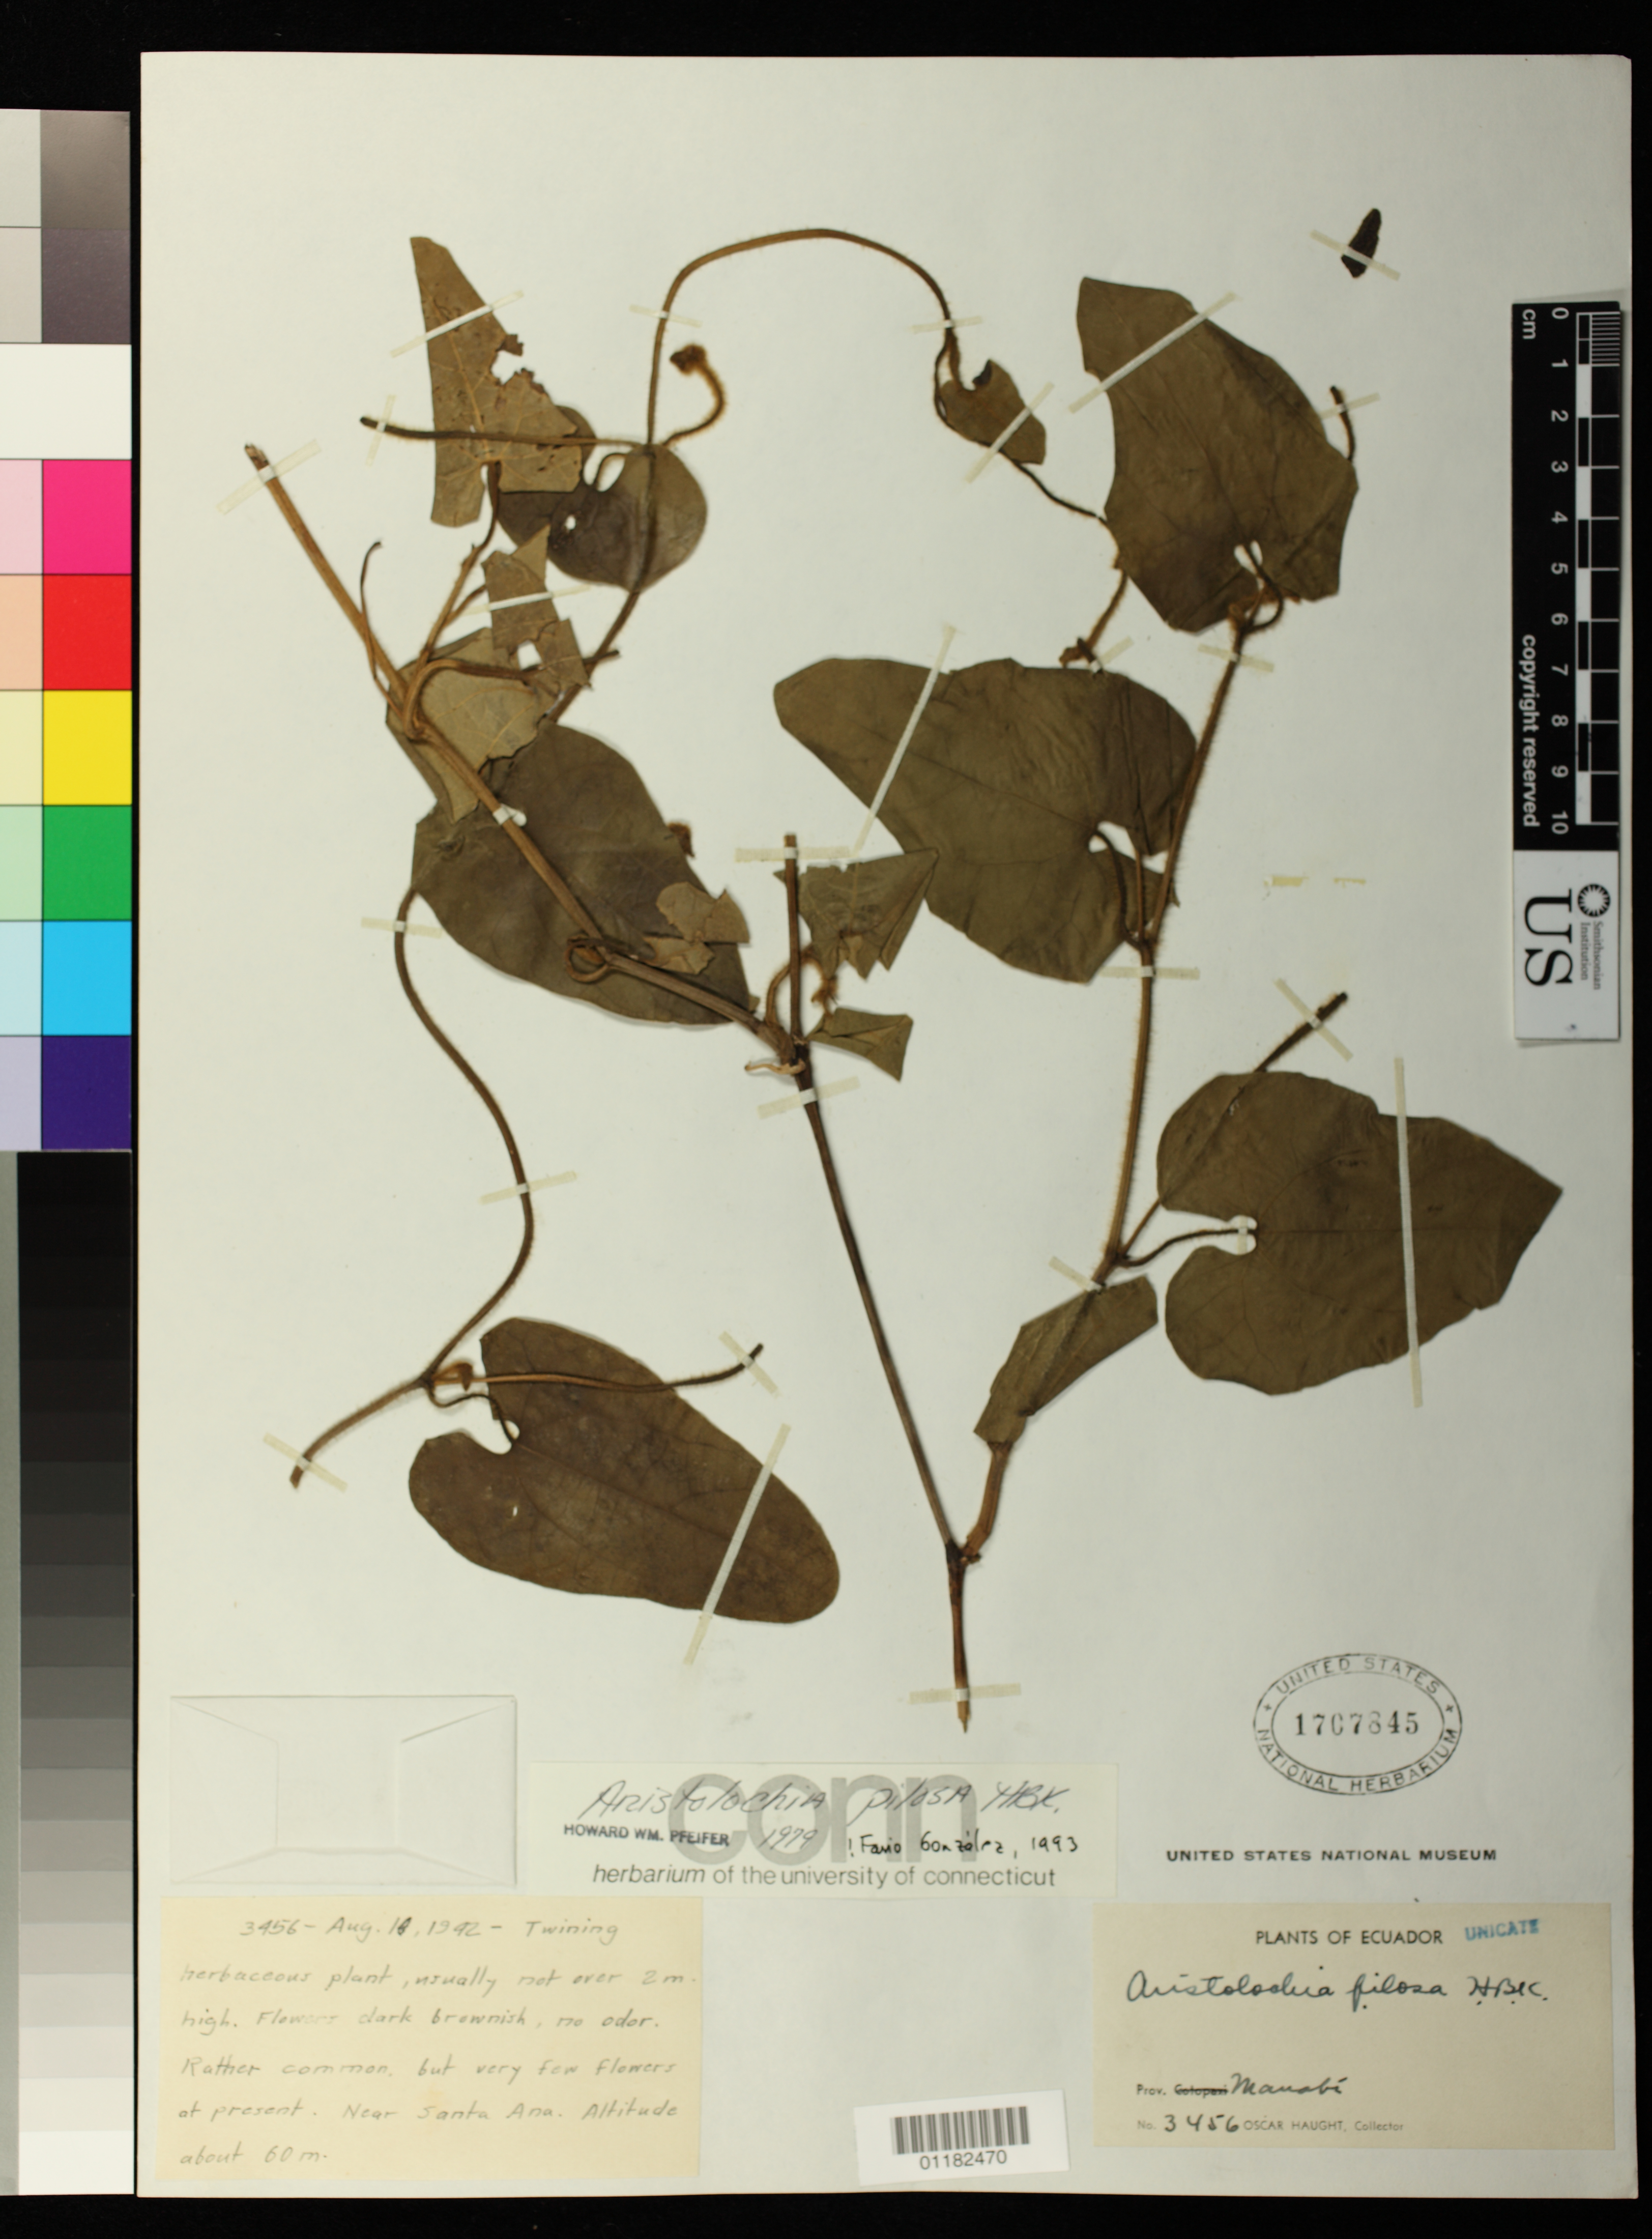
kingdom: Plantae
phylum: Tracheophyta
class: Magnoliopsida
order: Piperales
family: Aristolochiaceae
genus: Aristolochia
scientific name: Aristolochia pilosa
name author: Kunth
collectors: O. L. Haught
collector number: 3456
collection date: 1942-08-16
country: Ecuador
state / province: Manabí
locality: Near Santa Ana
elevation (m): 60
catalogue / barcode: US 1707845